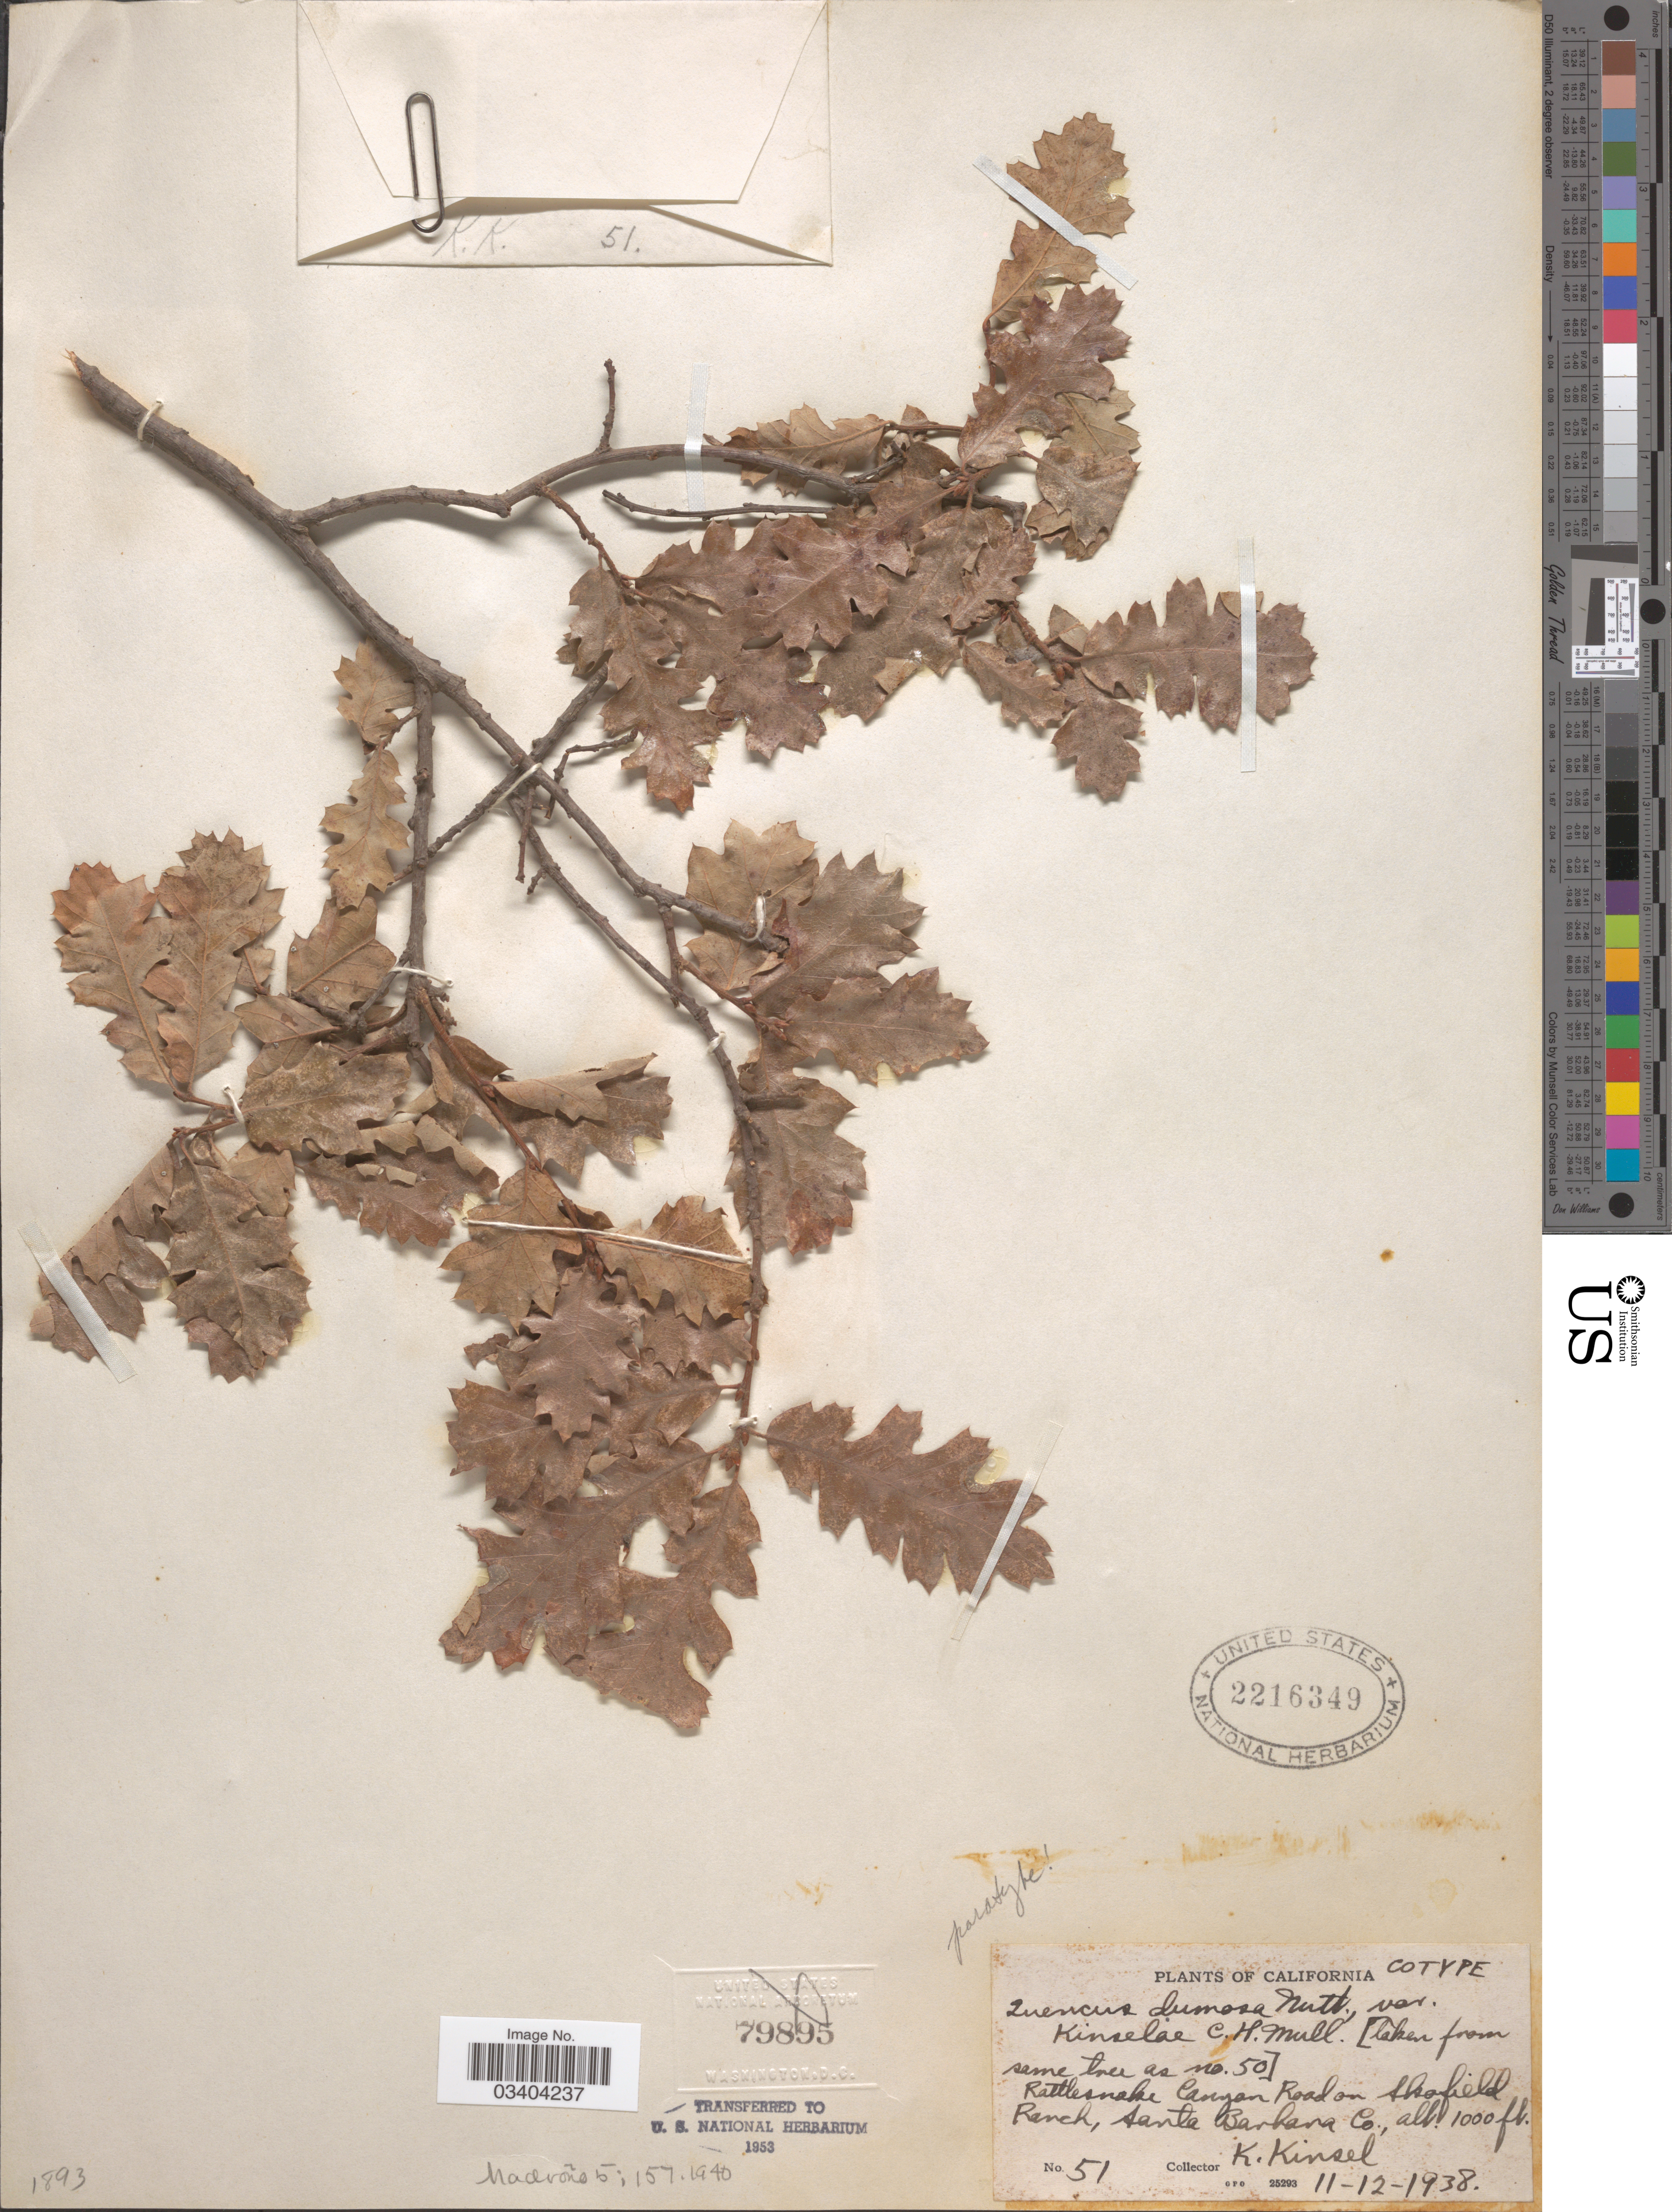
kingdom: Plantae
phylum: Tracheophyta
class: Magnoliopsida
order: Fagales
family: Fagaceae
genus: Quercus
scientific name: Quercus dumosa var. kinselae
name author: C.H. Mull.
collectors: K. Kinsel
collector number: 51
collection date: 1938-11-12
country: United States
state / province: California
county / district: Santa Barbara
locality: Rattlesnake Canyon Road on Skofield Ranch, Santa Barbara Co.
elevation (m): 305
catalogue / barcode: US 2216349